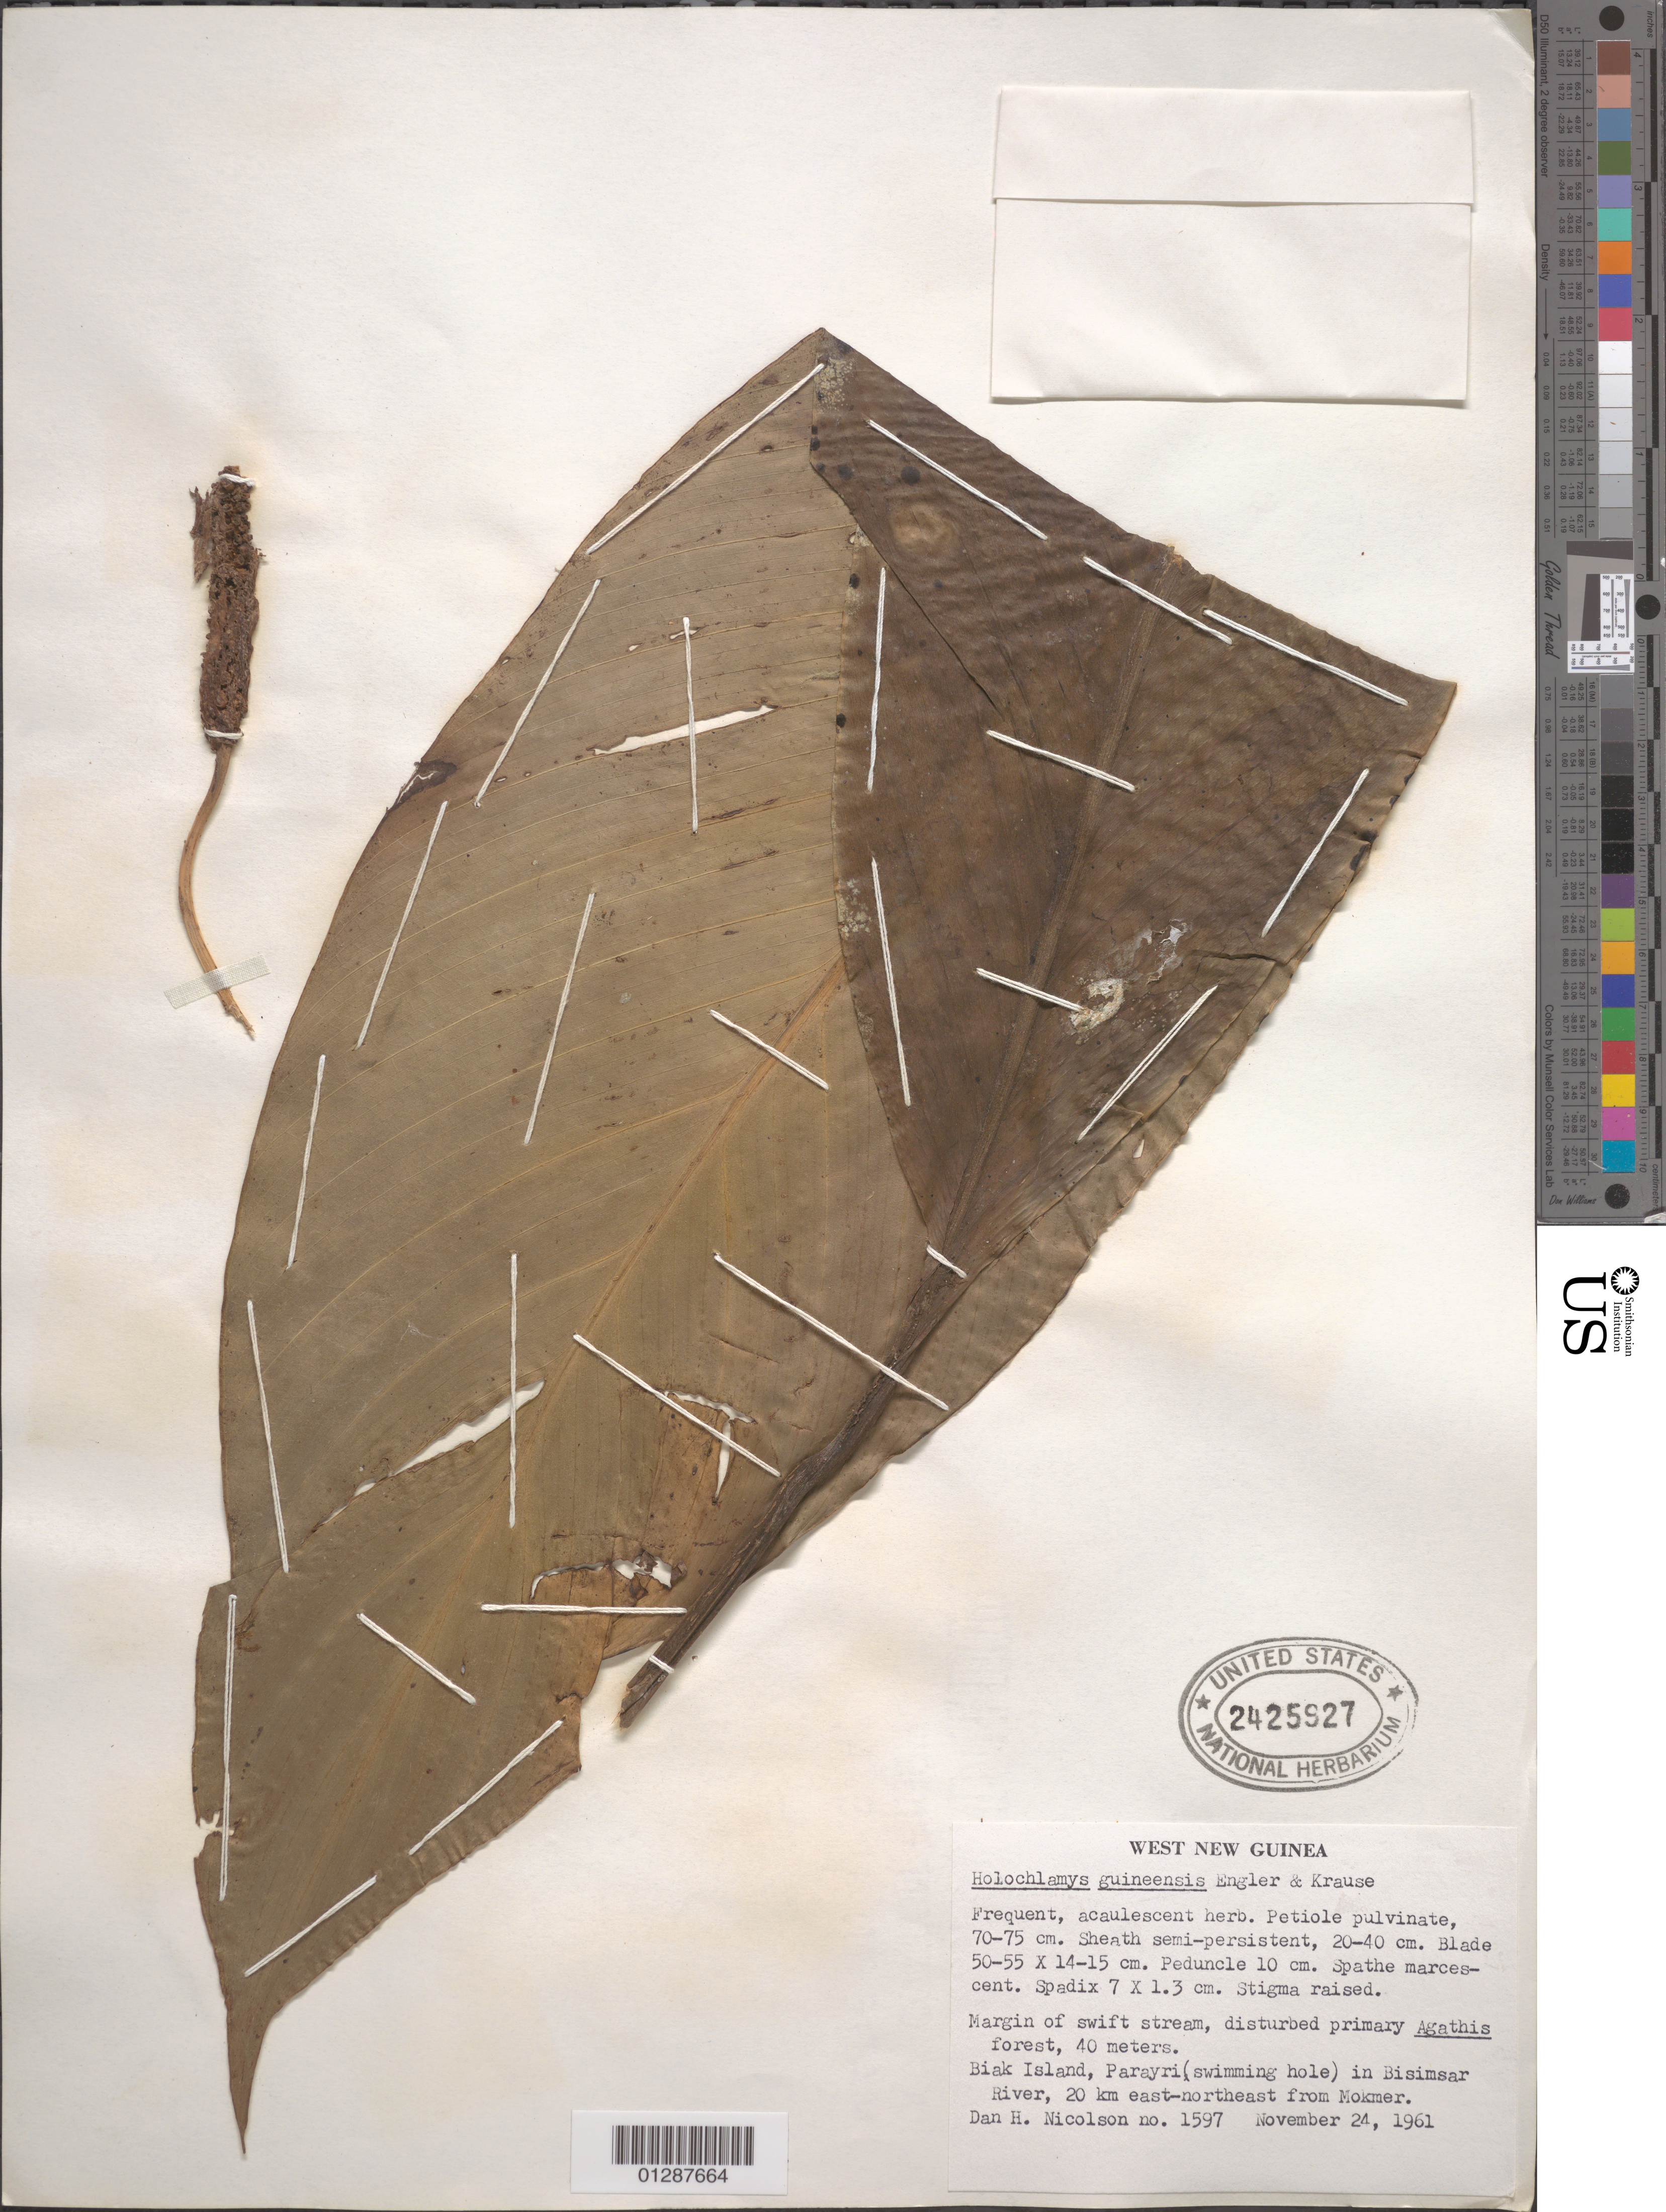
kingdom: Plantae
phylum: Tracheophyta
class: Liliopsida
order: Alismatales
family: Araceae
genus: Holochlamys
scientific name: Holochlamys beccarii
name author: Engl.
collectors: D. H. Nicolson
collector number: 1597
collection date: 1961-11-24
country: Indonesia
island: New Guinea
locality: West New Guinea. Margin of swift stream. Biak Island, Parayri (swimming hole) in Bisimsar River, 20 km east-northeast from Mokmer.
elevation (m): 40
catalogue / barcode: US 2425927